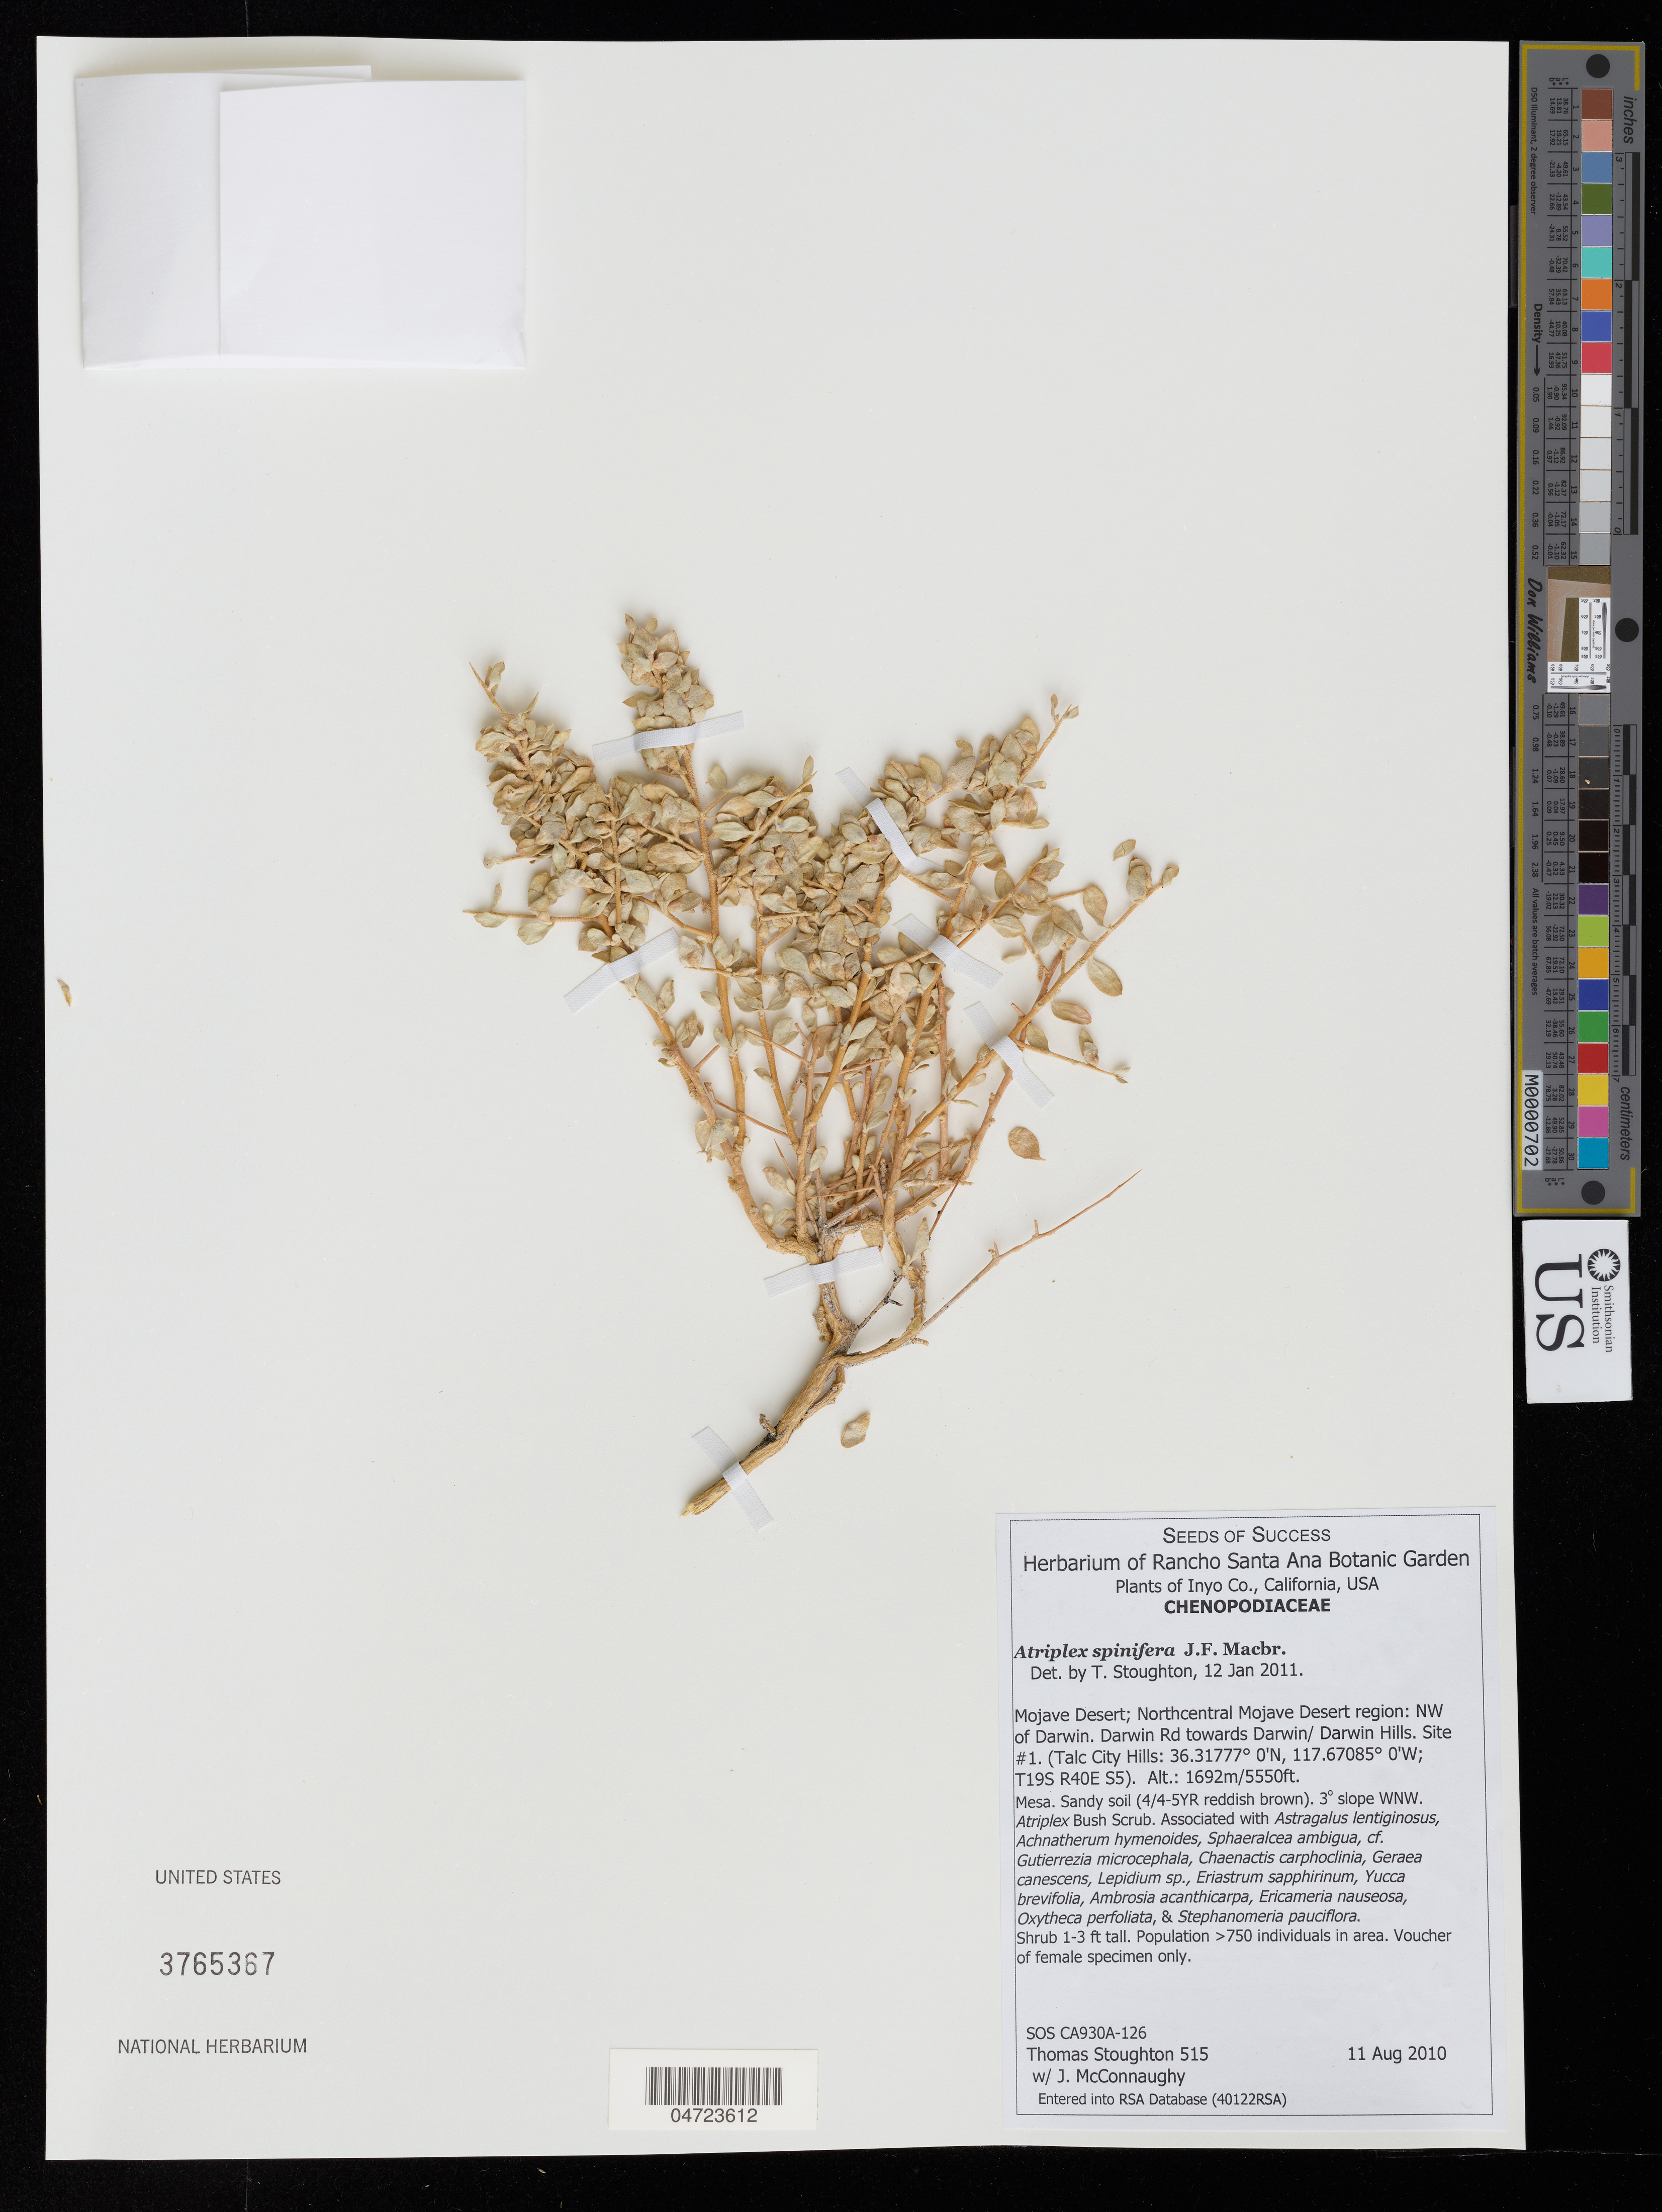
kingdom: Plantae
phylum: Tracheophyta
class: Magnoliopsida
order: Caryophyllales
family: Amaranthaceae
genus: Atriplex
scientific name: Atriplex spinifera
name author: J.F. Macbr.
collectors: T. Stoughton & J. McConnaughy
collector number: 515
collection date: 2010-08-11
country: United States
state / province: California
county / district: Inyo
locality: Inyo Co. Mojave Desert; Northcentral Mojave Desert region: NW of Darwin. Darwin Rd towards Darwin/ Darwin Hills. Site #1. (Talc City Hills; T19S R40E S5).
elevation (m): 1692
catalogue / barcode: US 3765367